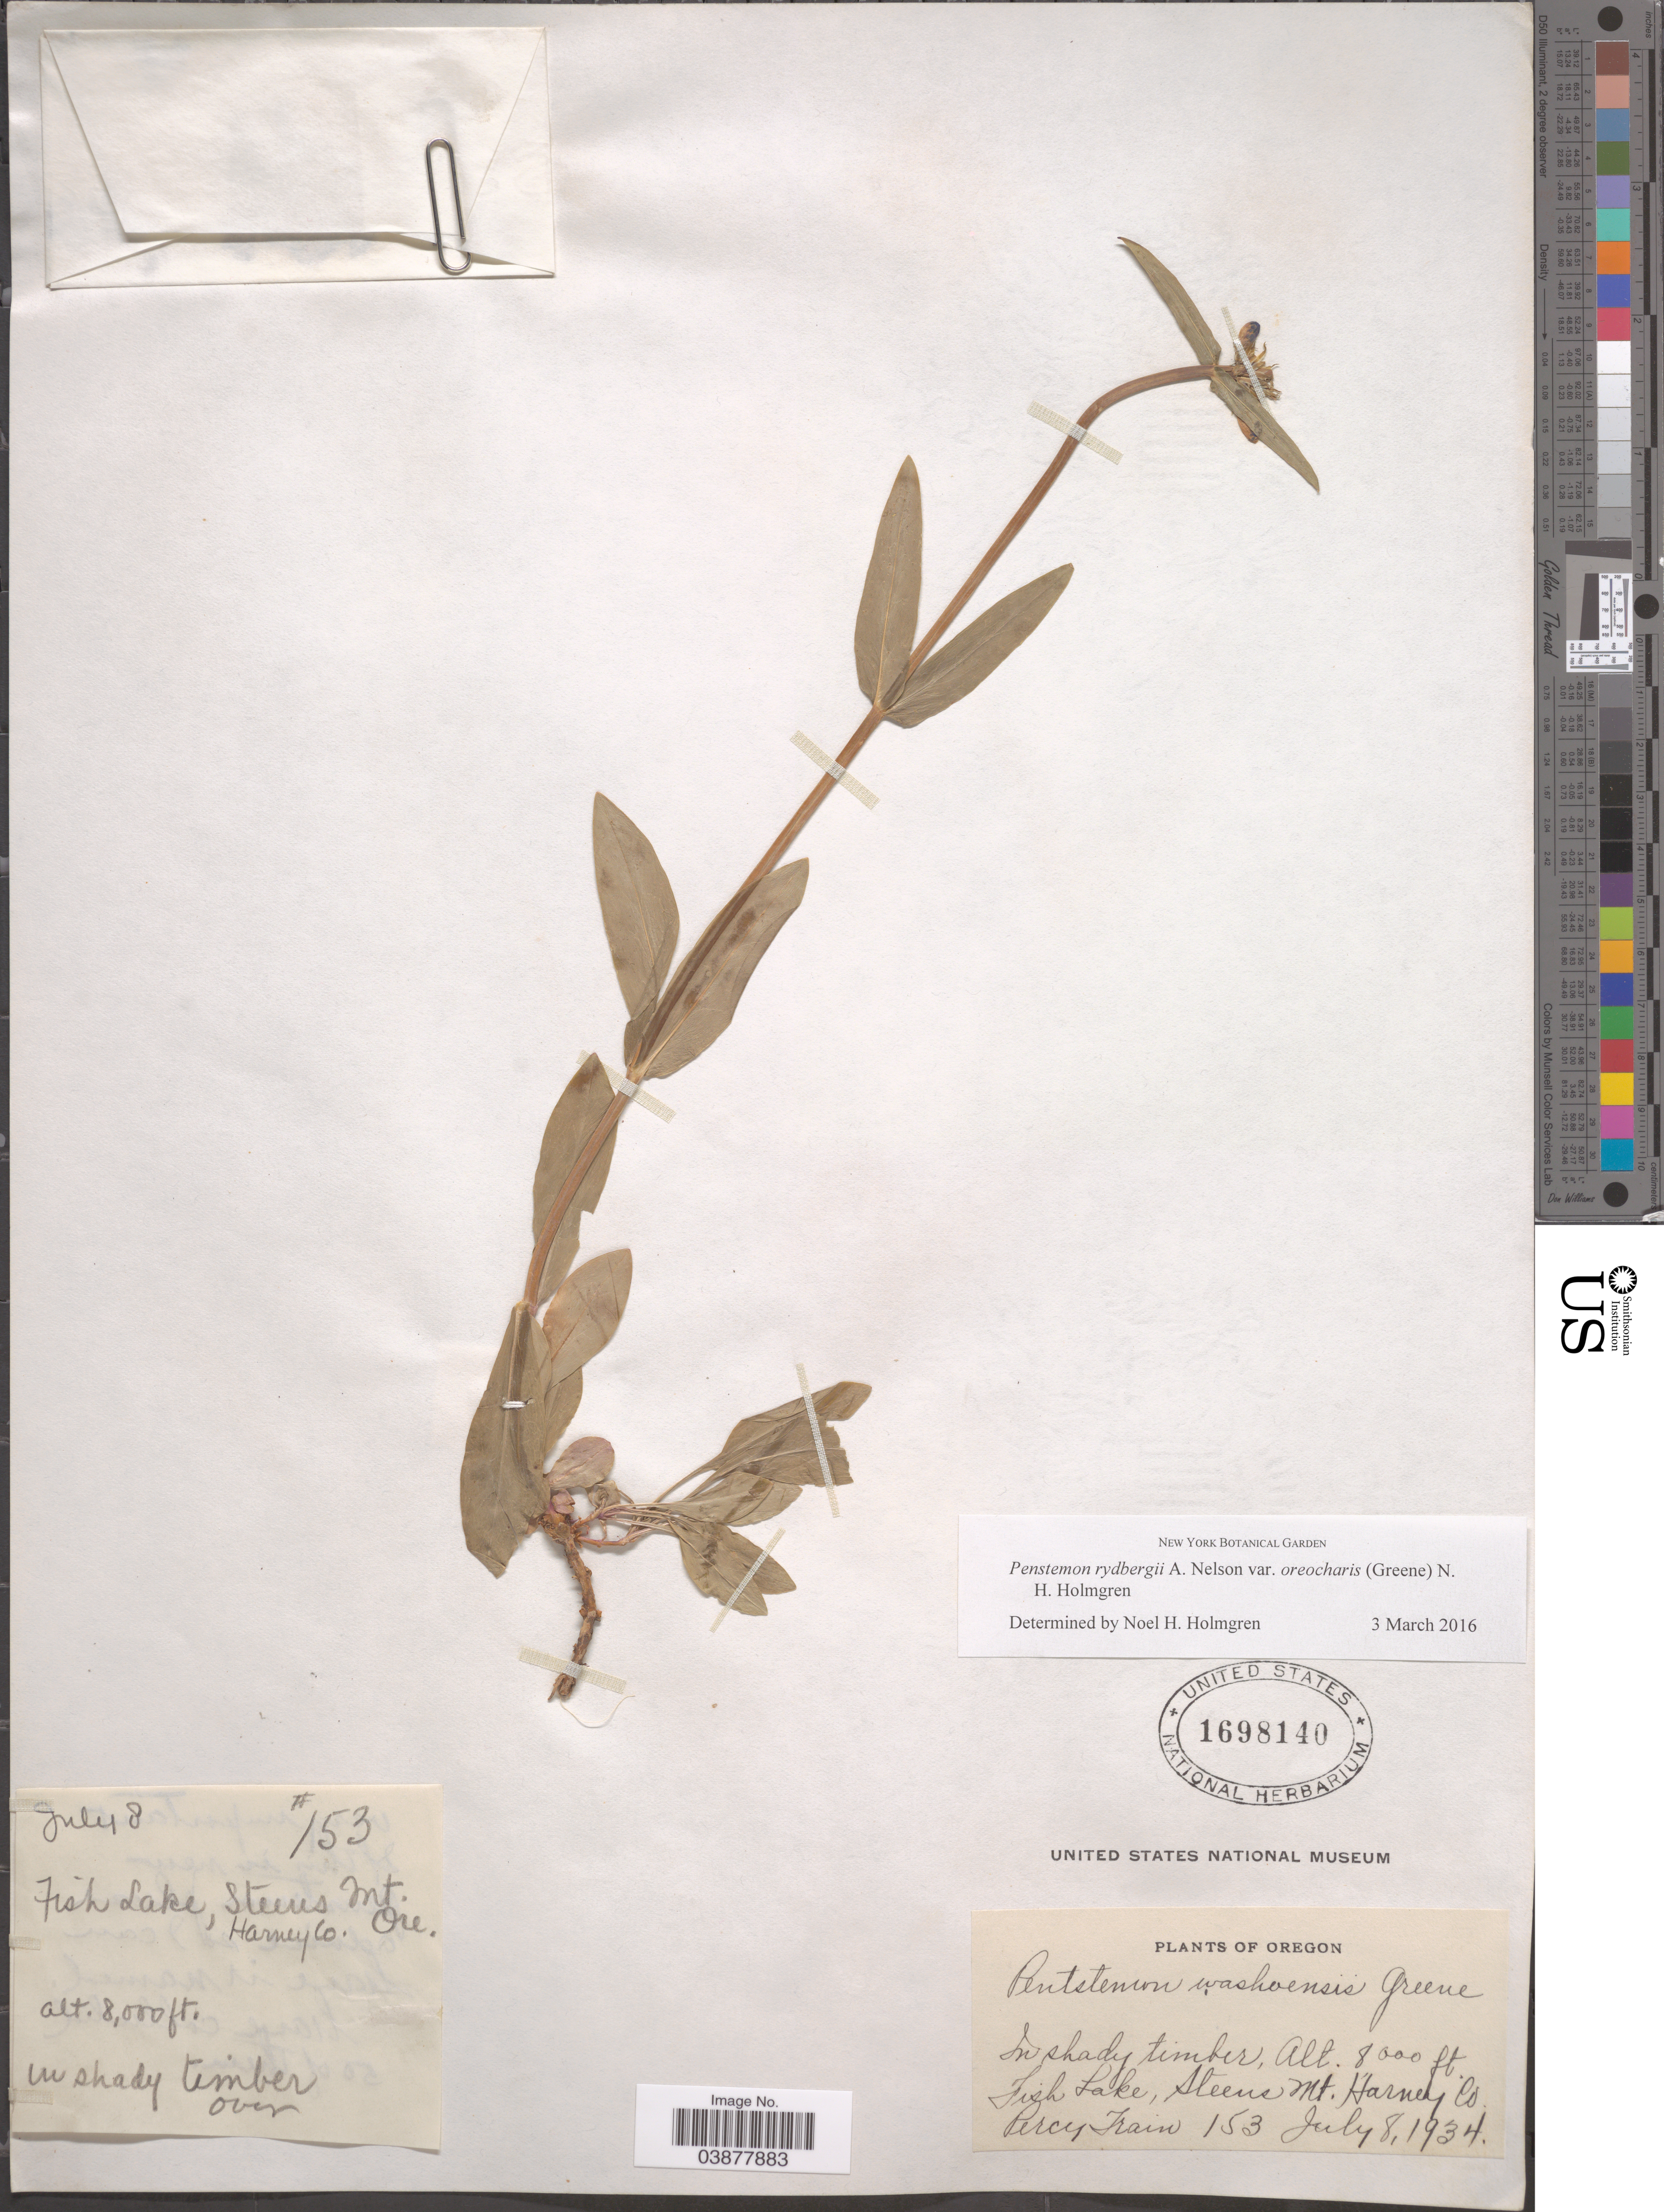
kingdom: Plantae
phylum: Tracheophyta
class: Magnoliopsida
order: Lamiales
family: Plantaginaceae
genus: Penstemon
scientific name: Penstemon rydbergii var. oreocharis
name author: (Greene) N.H. Holmgren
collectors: P. Train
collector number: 153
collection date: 1934-07-08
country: United States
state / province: Oregon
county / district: Harney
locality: In shady timber. Fish Lake, Steens Mt. Harney Co.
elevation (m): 2438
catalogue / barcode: US 1698140